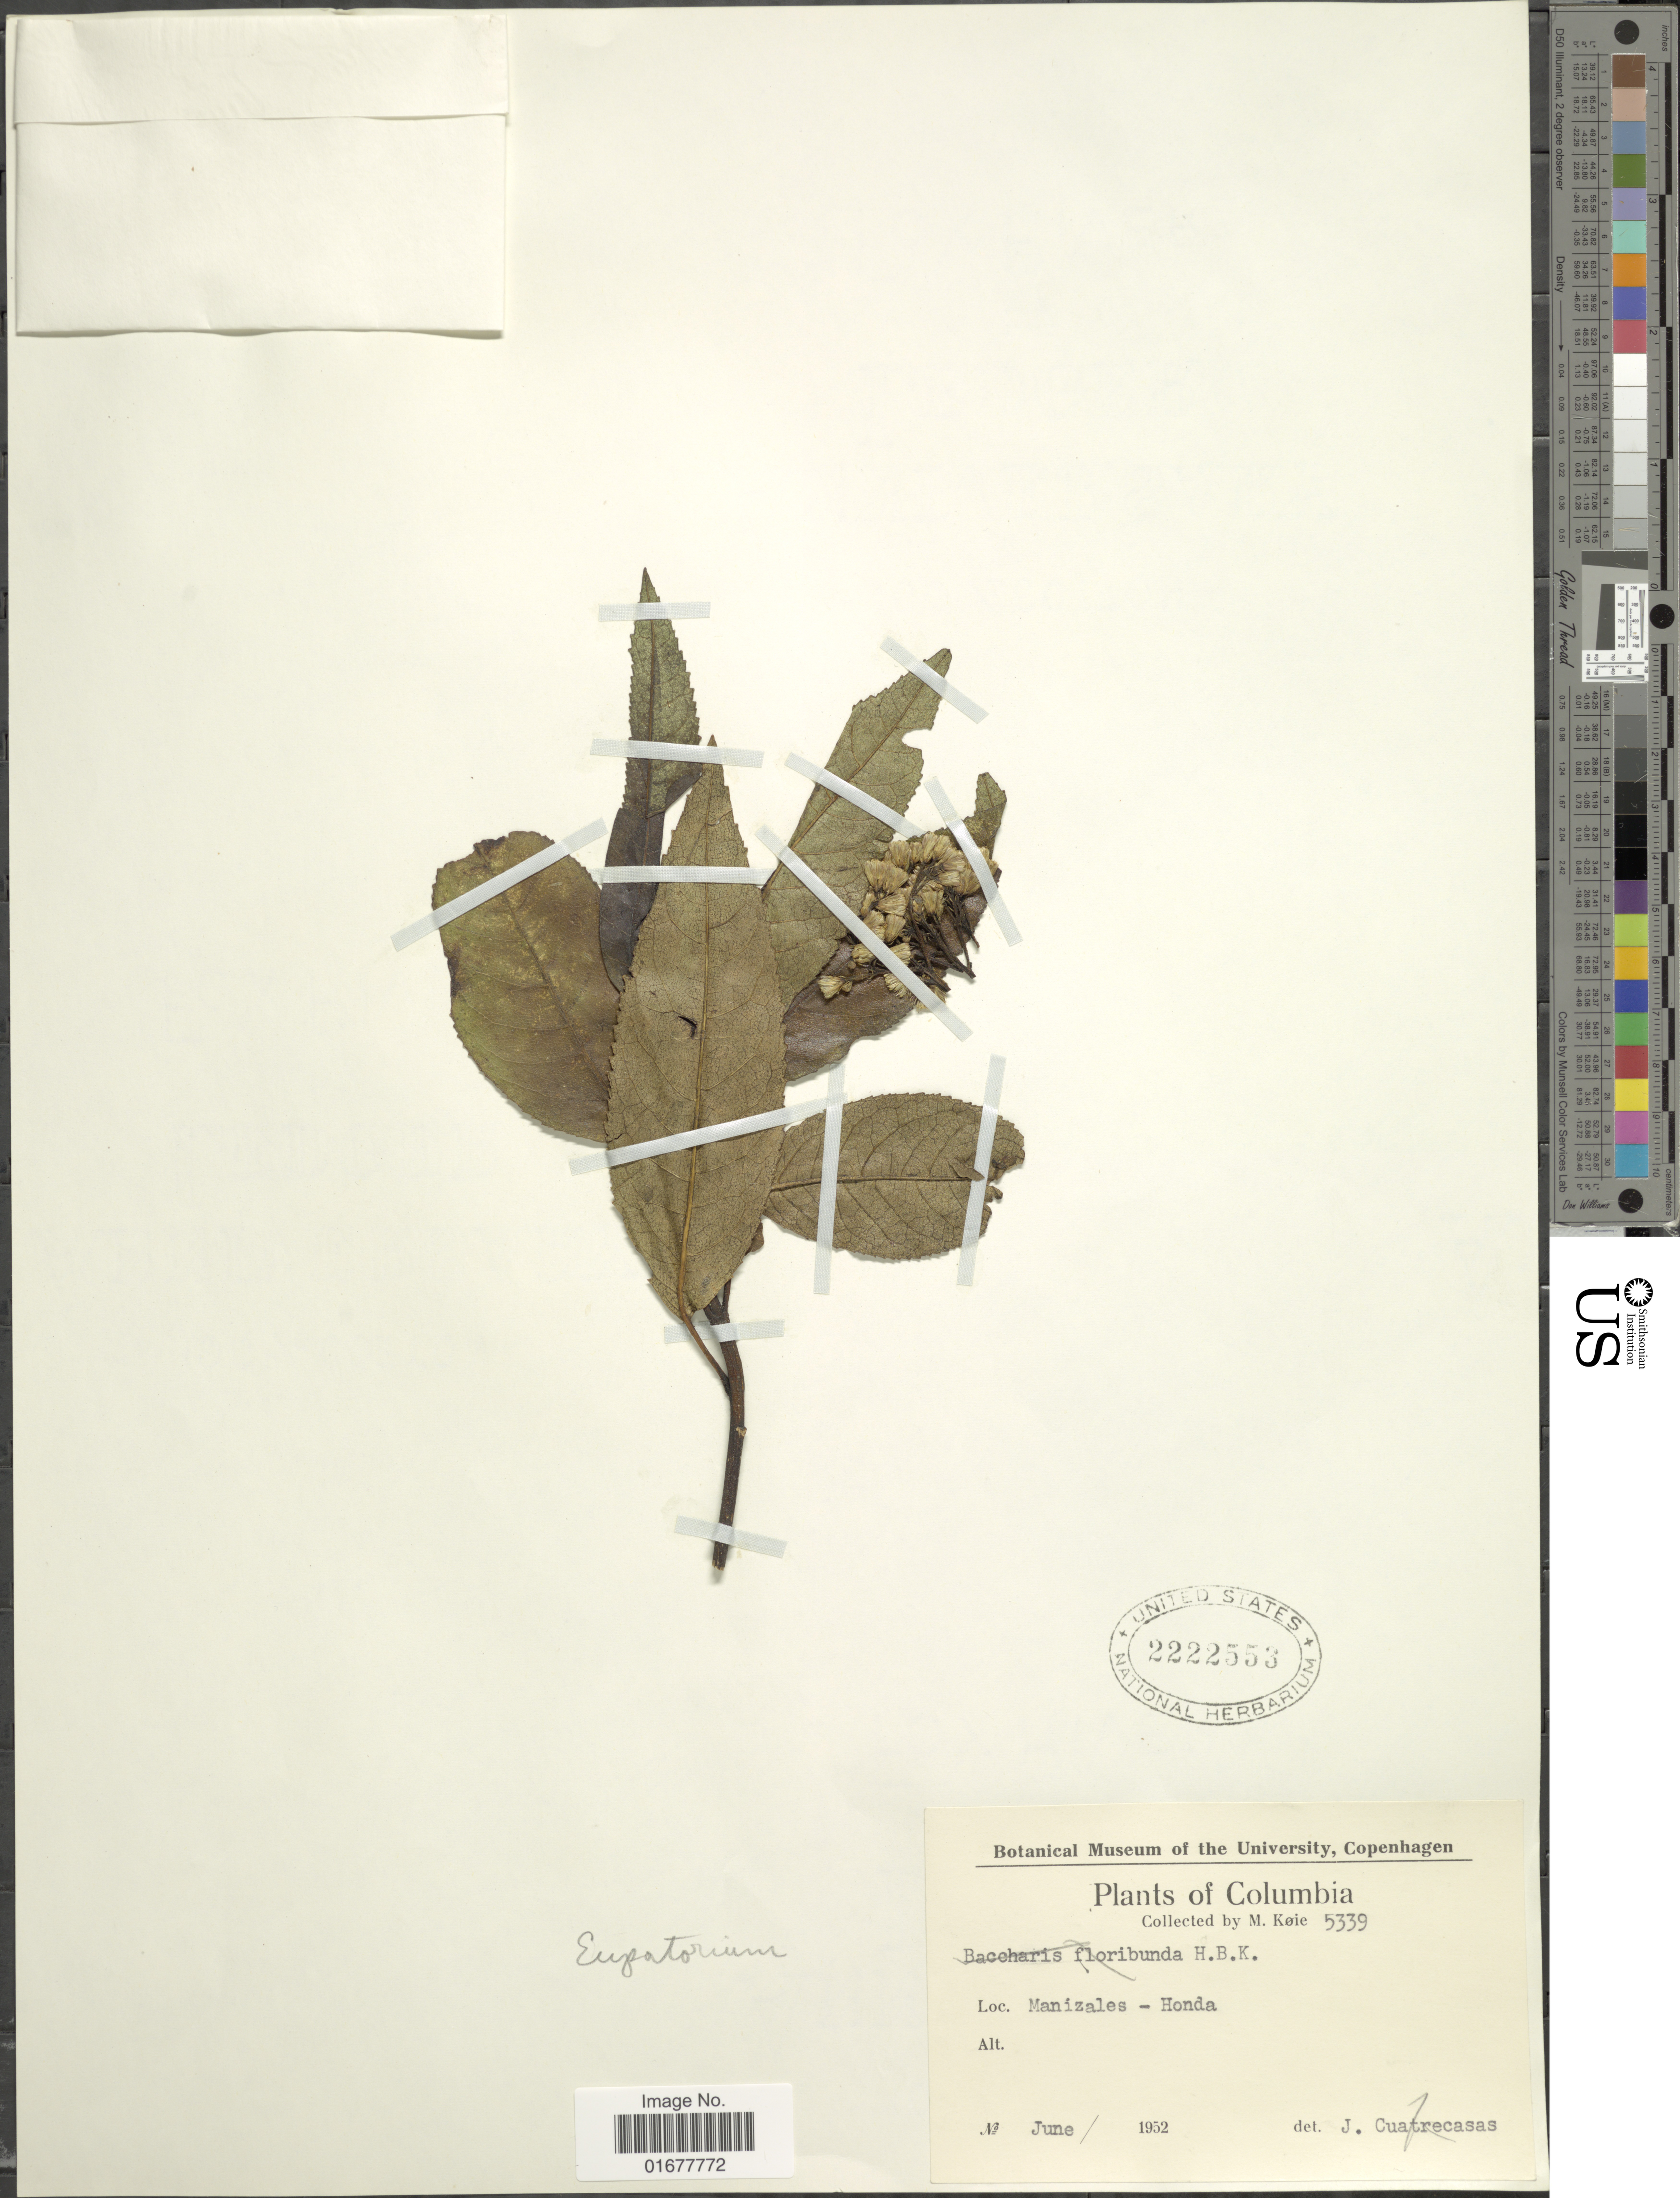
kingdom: Plantae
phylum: Tracheophyta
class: Magnoliopsida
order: Asterales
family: Asteraceae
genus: Ageratina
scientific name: Ageratina sp.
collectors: M. Köie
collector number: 5339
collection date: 1952-06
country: Colombia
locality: Manizales- Honda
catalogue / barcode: US 2222553